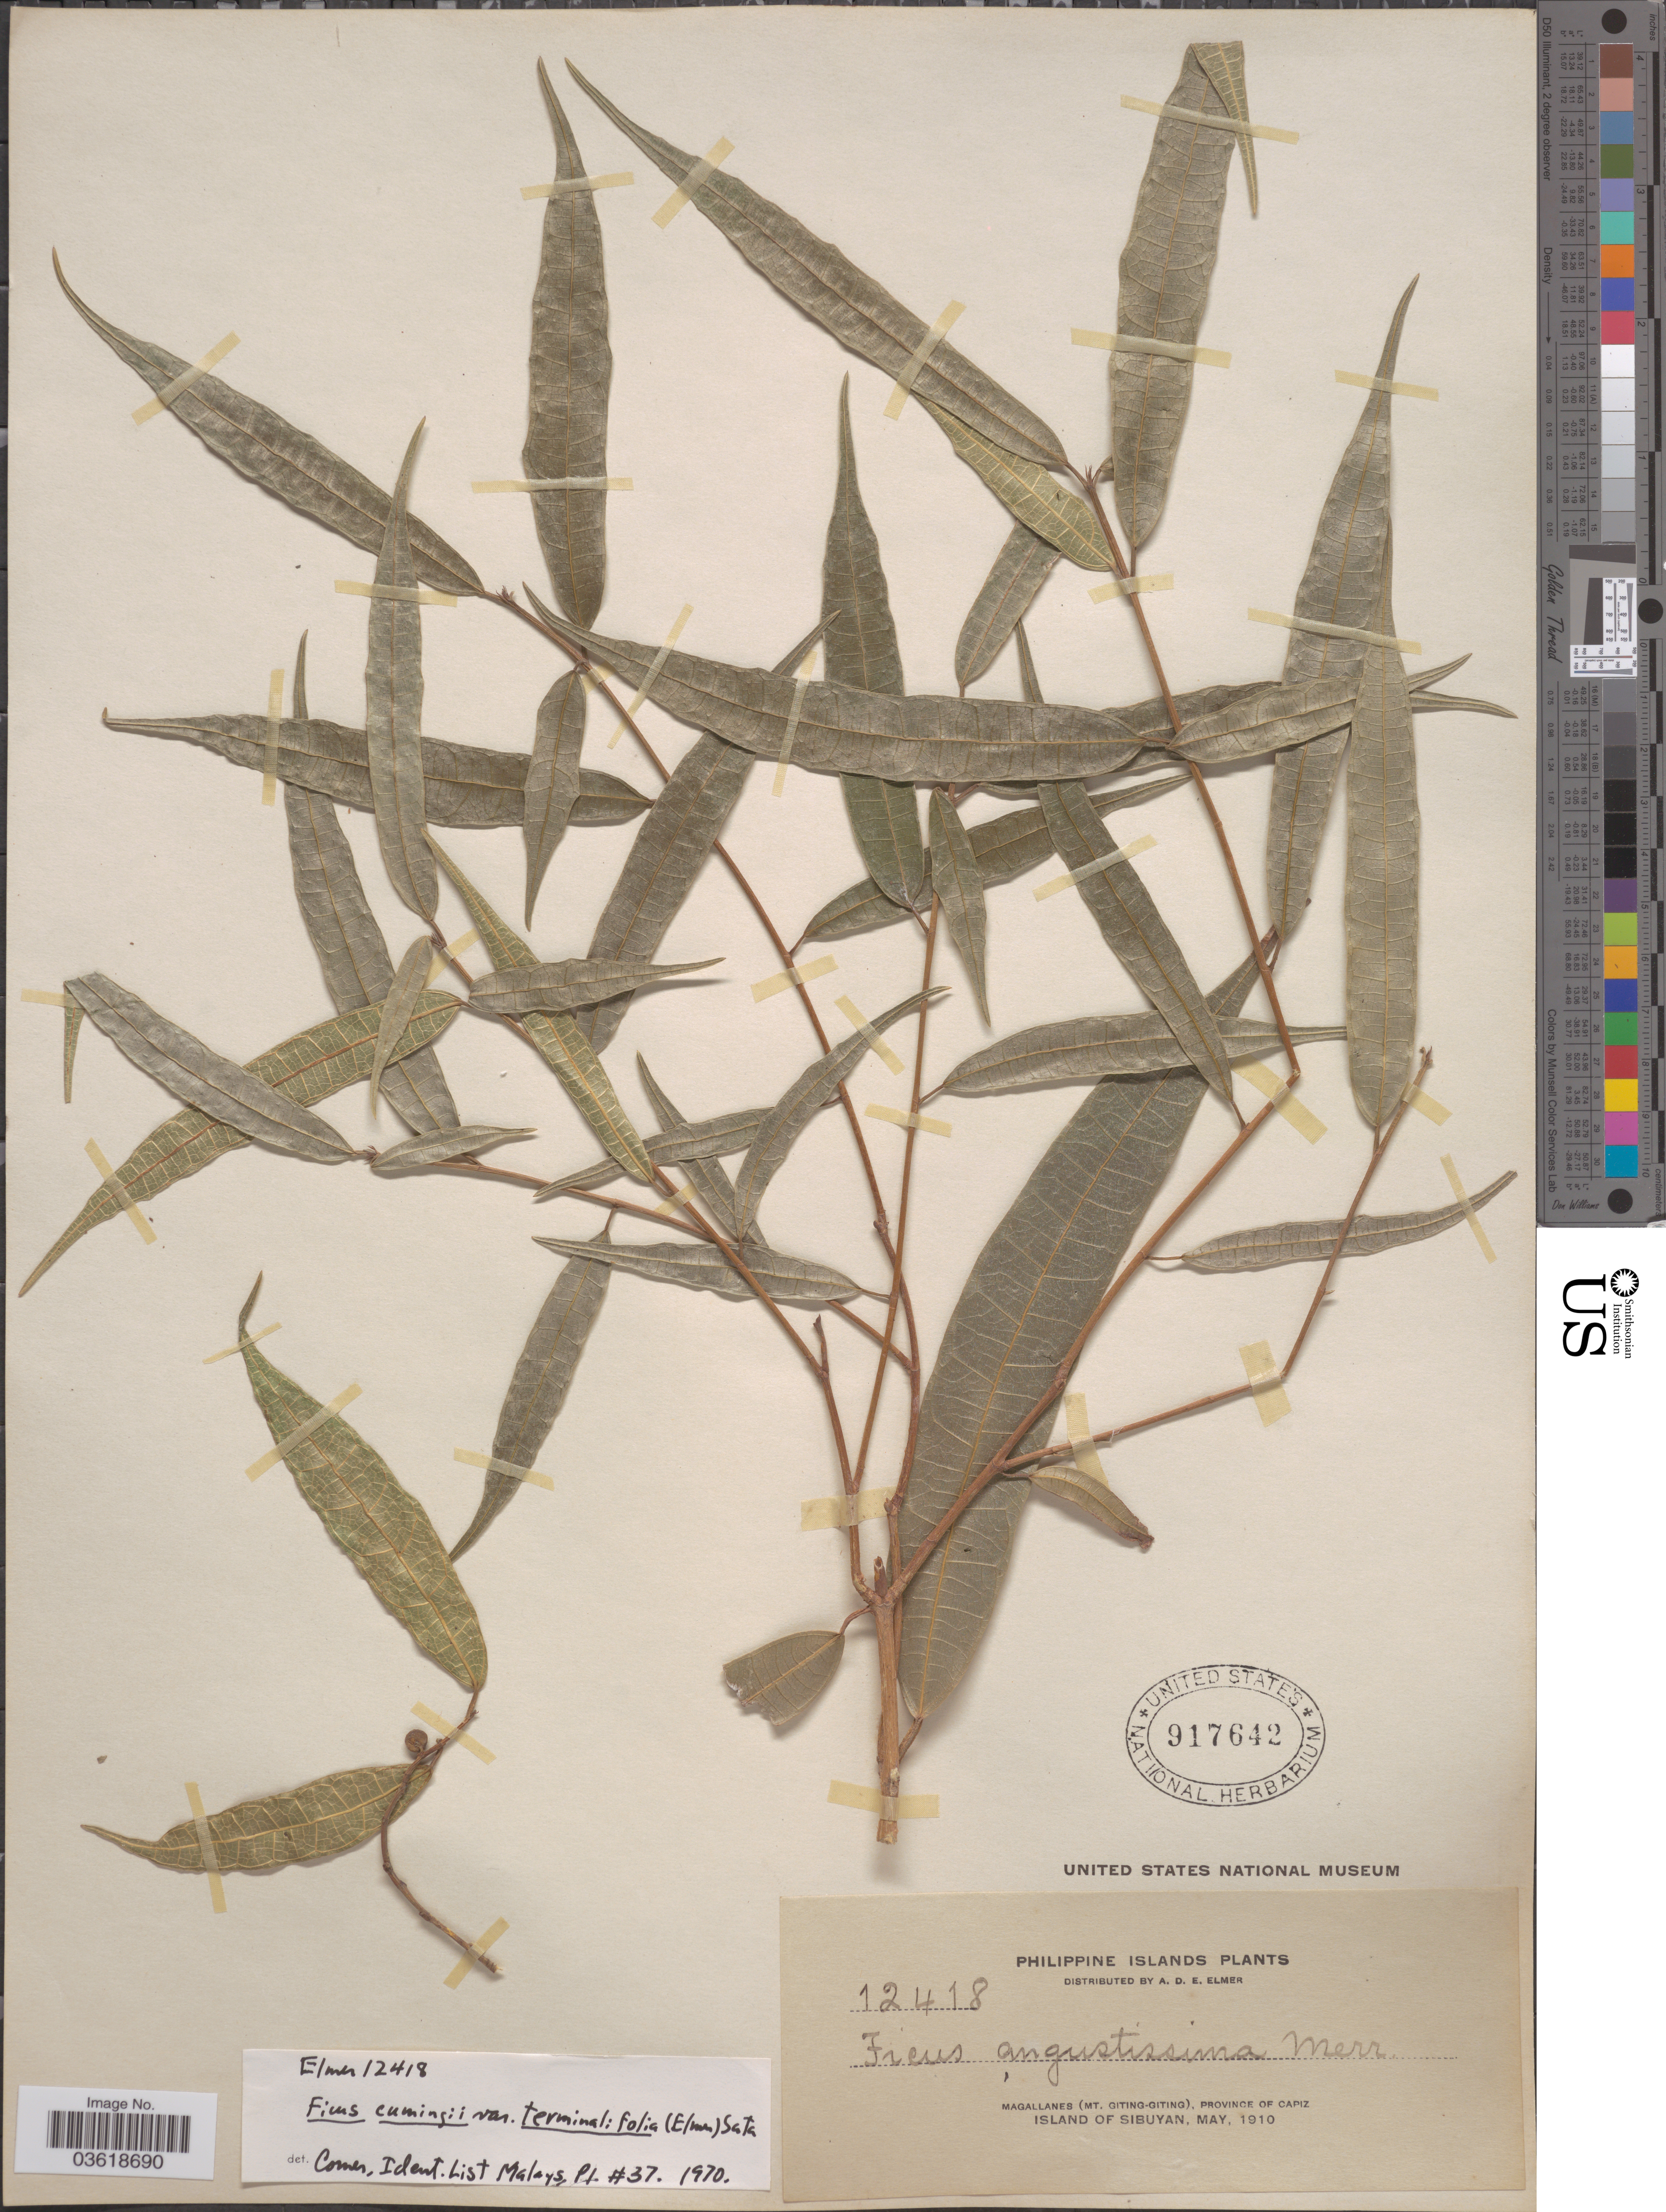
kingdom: Plantae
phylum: Tracheophyta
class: Magnoliopsida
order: Rosales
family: Moraceae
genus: Ficus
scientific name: Ficus cumingii var. terminalifolia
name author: (Elmer) Sata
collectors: A. D. E. Elmer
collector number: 12418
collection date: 1910-05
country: Philippines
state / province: Western Visayas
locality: Philippine Islands. Magallanes (Mt. Giting-Giting), Province of Capiz. Island of Sibuyan.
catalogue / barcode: US 917642